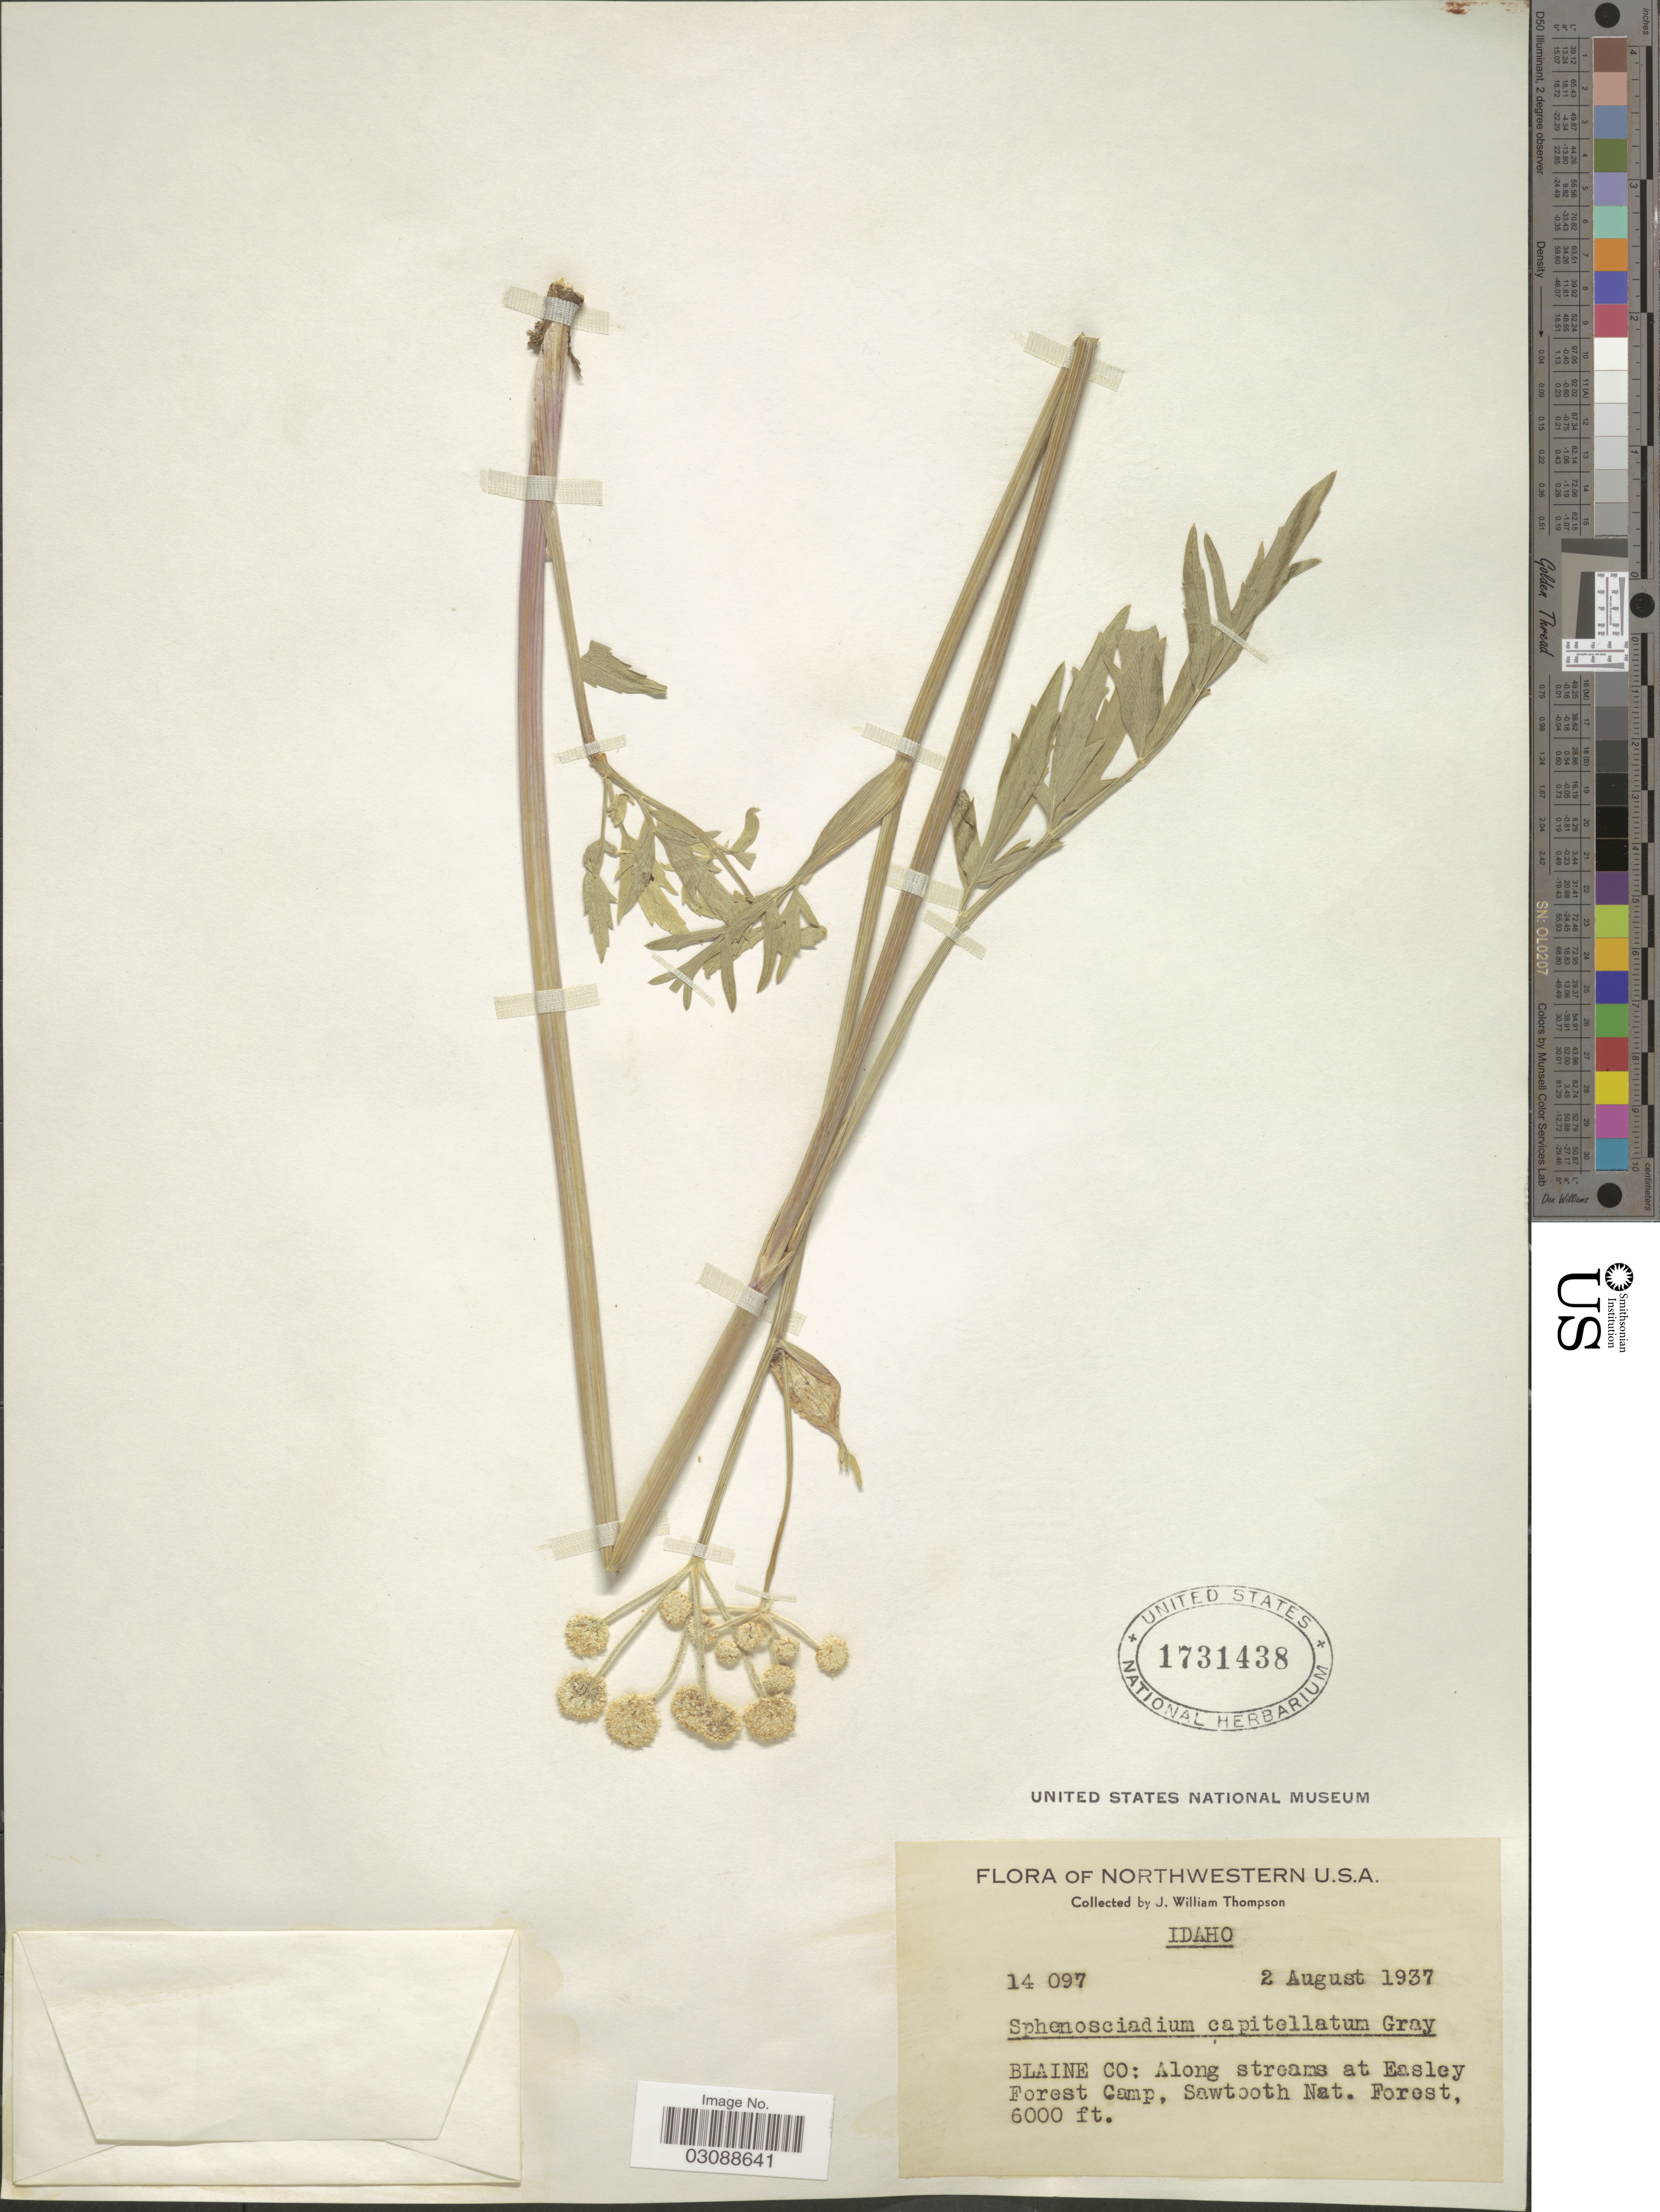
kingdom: Plantae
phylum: Tracheophyta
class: Magnoliopsida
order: Apiales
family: Apiaceae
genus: Sphenosciadium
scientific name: Sphenosciadium capitellatum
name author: A. Gray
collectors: J. W. Thompson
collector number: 14097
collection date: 1937-08-02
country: United States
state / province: Idaho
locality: Northwestern U.S.A. Blaine Co.: Along streams at Easley Forest Camp, Sawtooth Nat. Forest.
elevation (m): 1829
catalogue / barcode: US 1731438